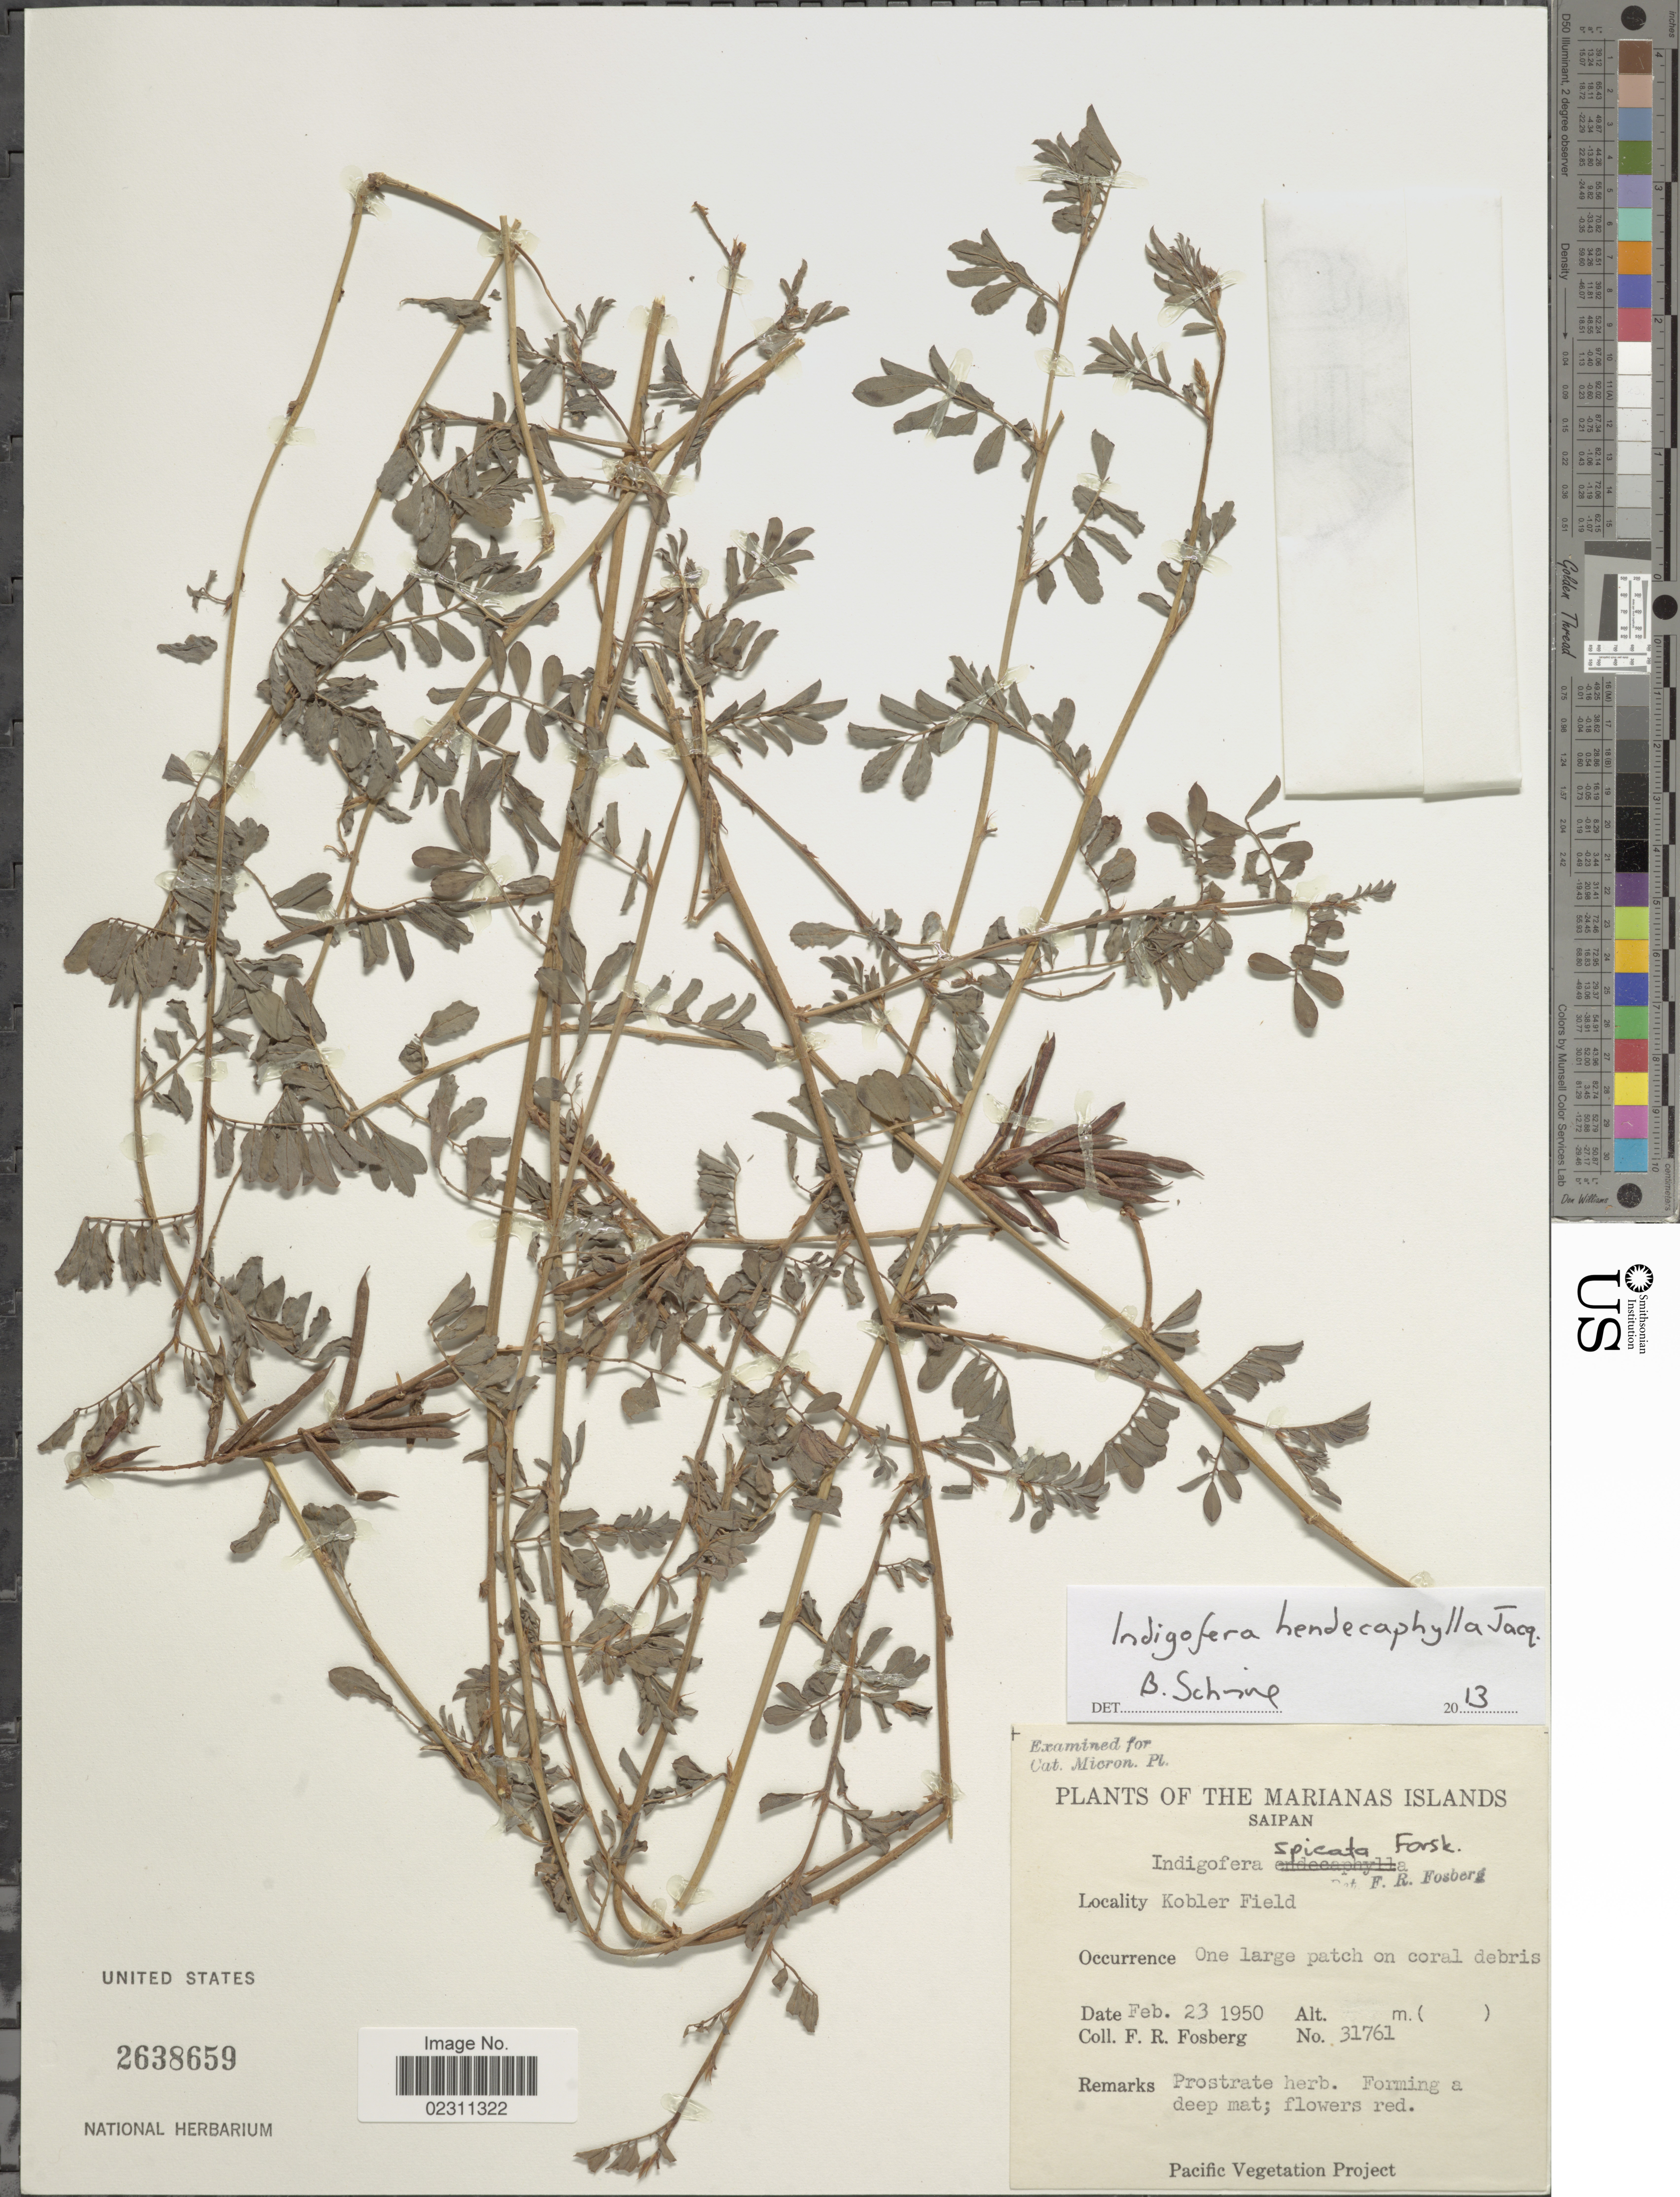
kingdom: Plantae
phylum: Tracheophyta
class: Magnoliopsida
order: Fabales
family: Fabaceae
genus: Indigofera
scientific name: Indigofera hendecaphylla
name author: Jacq.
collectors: F. R. Fosberg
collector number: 31761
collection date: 1950-02-23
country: Northern Mariana Islands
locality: Marianas Islands. Saipan. Kobler Field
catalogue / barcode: US 2638659